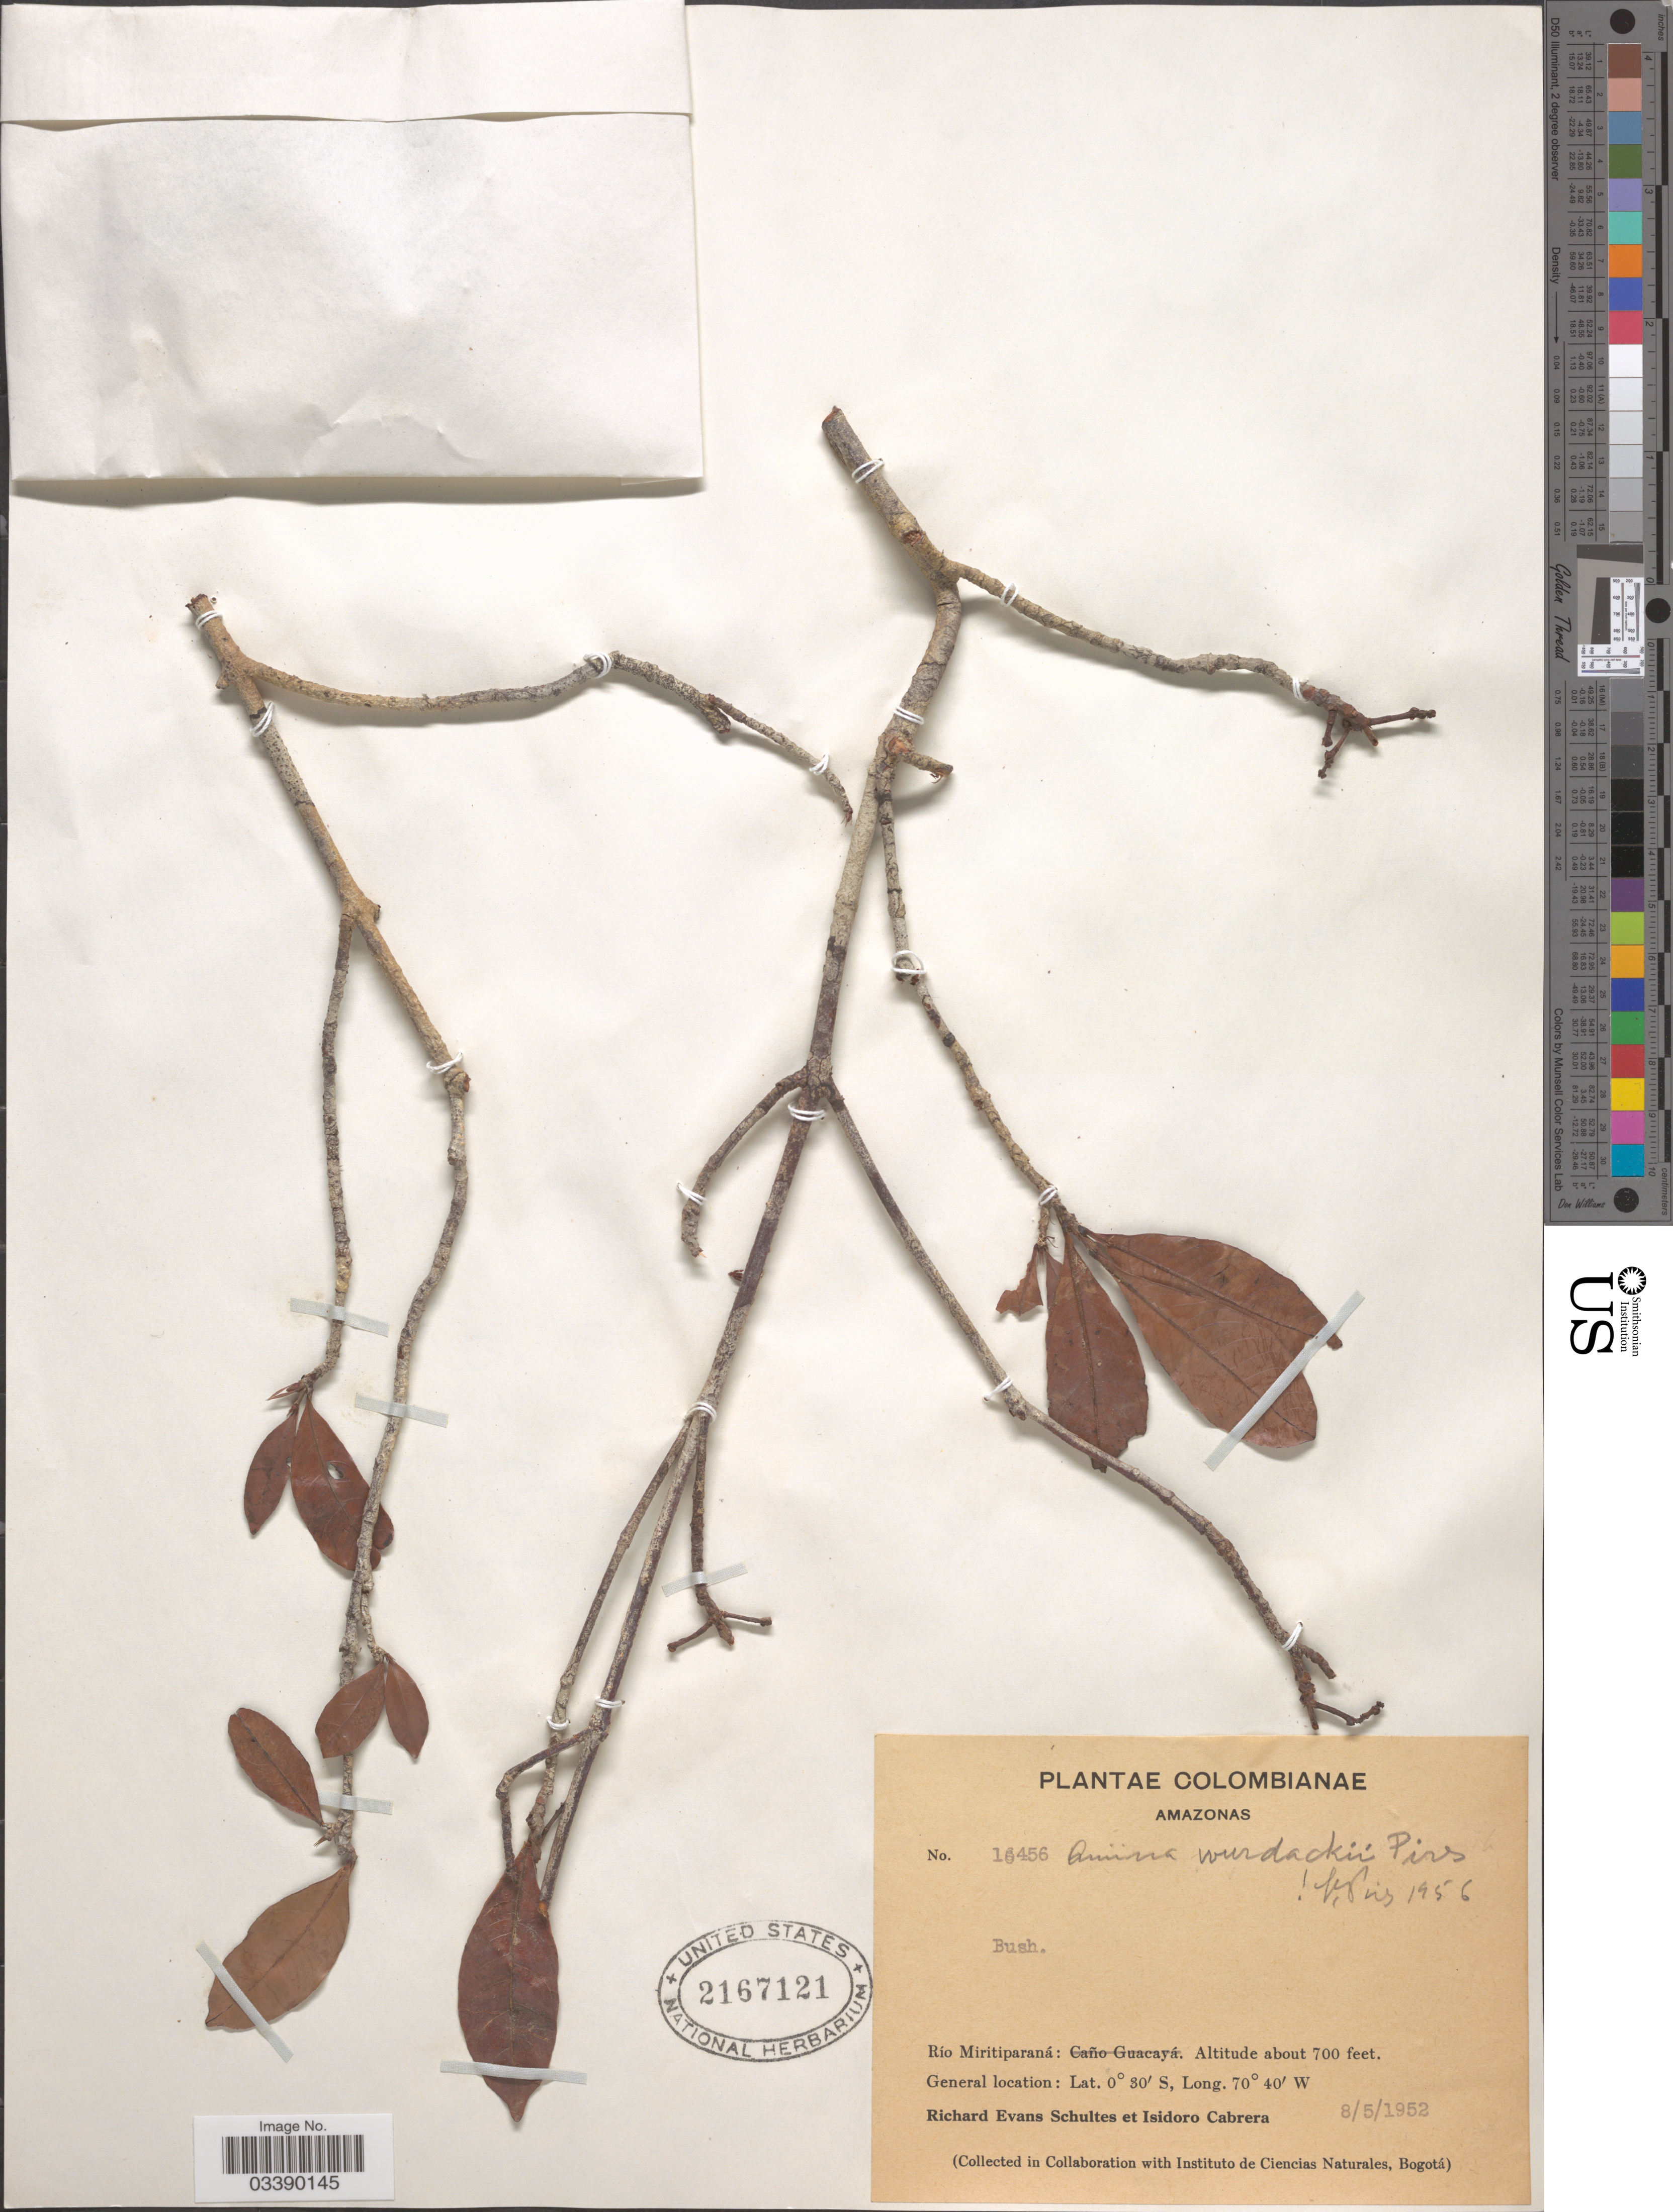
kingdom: Plantae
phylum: Tracheophyta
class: Magnoliopsida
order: Malpighiales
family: Quiinaceae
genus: Quiina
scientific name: Quiina wurdackii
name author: Pires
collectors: R. E. Schultes & I. Cabrera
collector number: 16456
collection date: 1952-05-08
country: Colombia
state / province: Amazônas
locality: Río Miritiparaná.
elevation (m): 213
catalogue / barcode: US 2167121